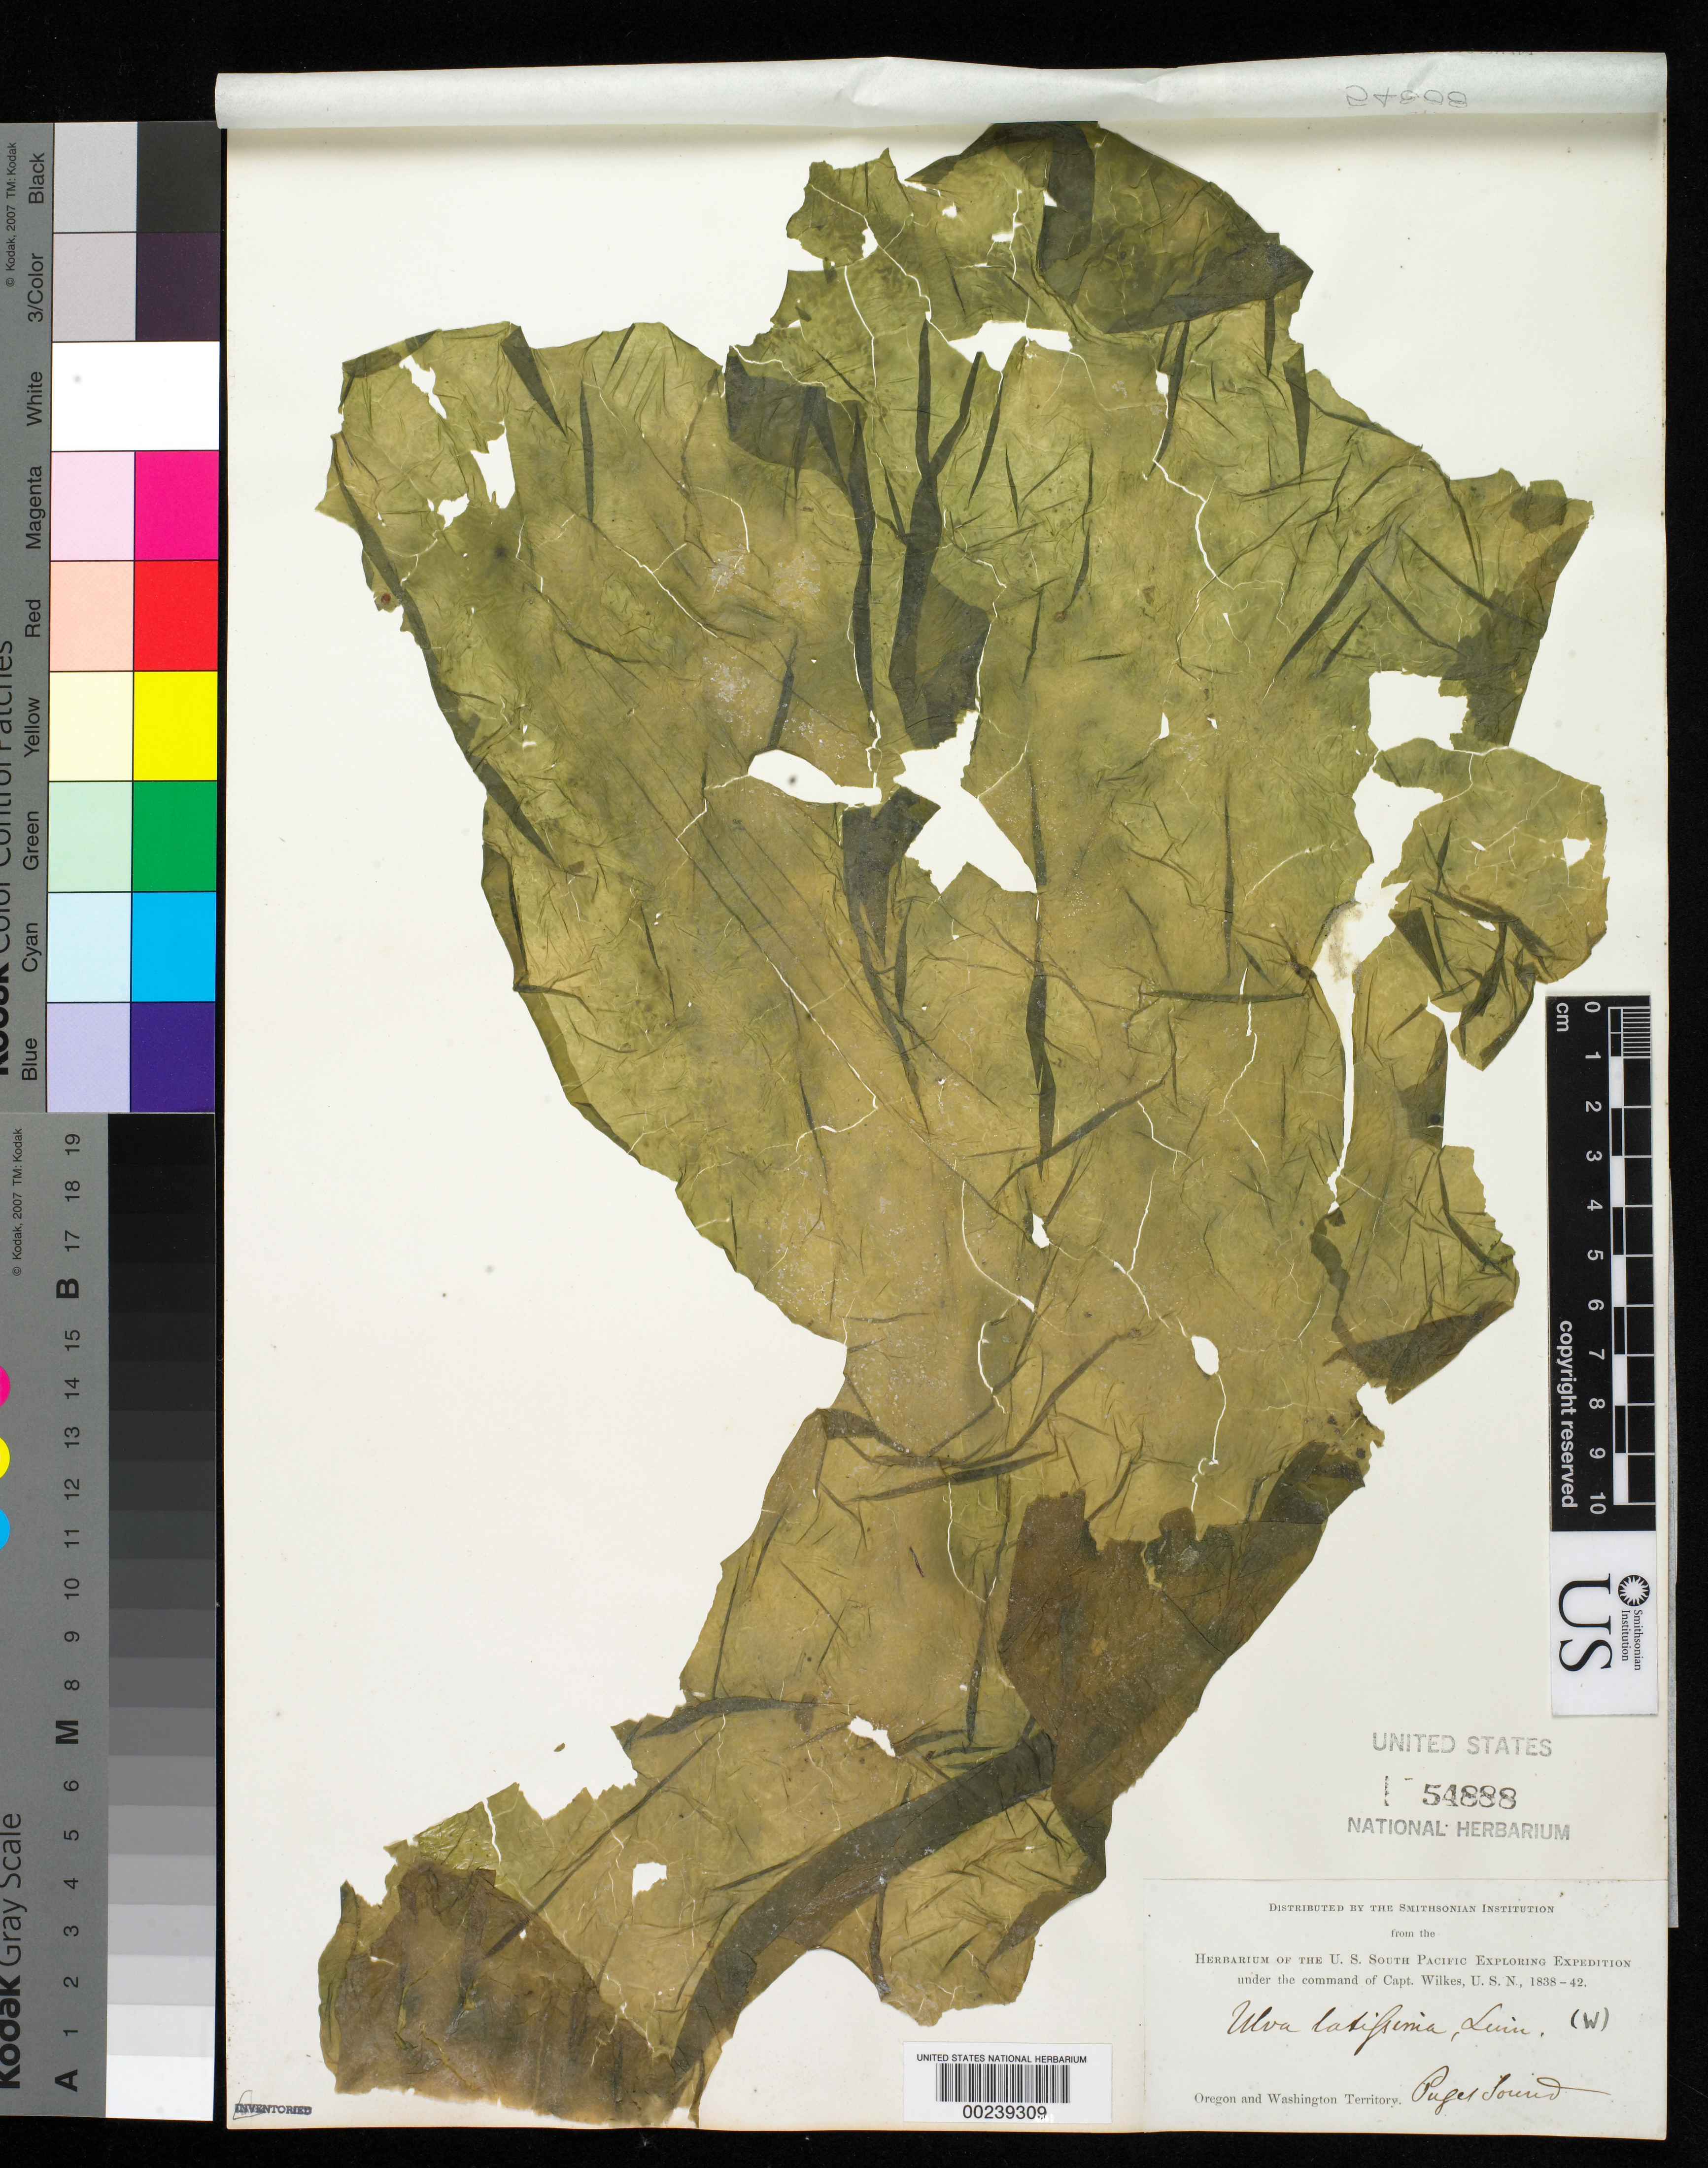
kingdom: Plantae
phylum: Chlorophyta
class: Ulvophyceae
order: Ulvales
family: Ulvaceae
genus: Ulva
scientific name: Ulva latissima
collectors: W. D. Brackenridge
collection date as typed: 1841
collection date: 1841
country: United States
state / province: Washington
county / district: King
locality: Puget Sound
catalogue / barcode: US 54888